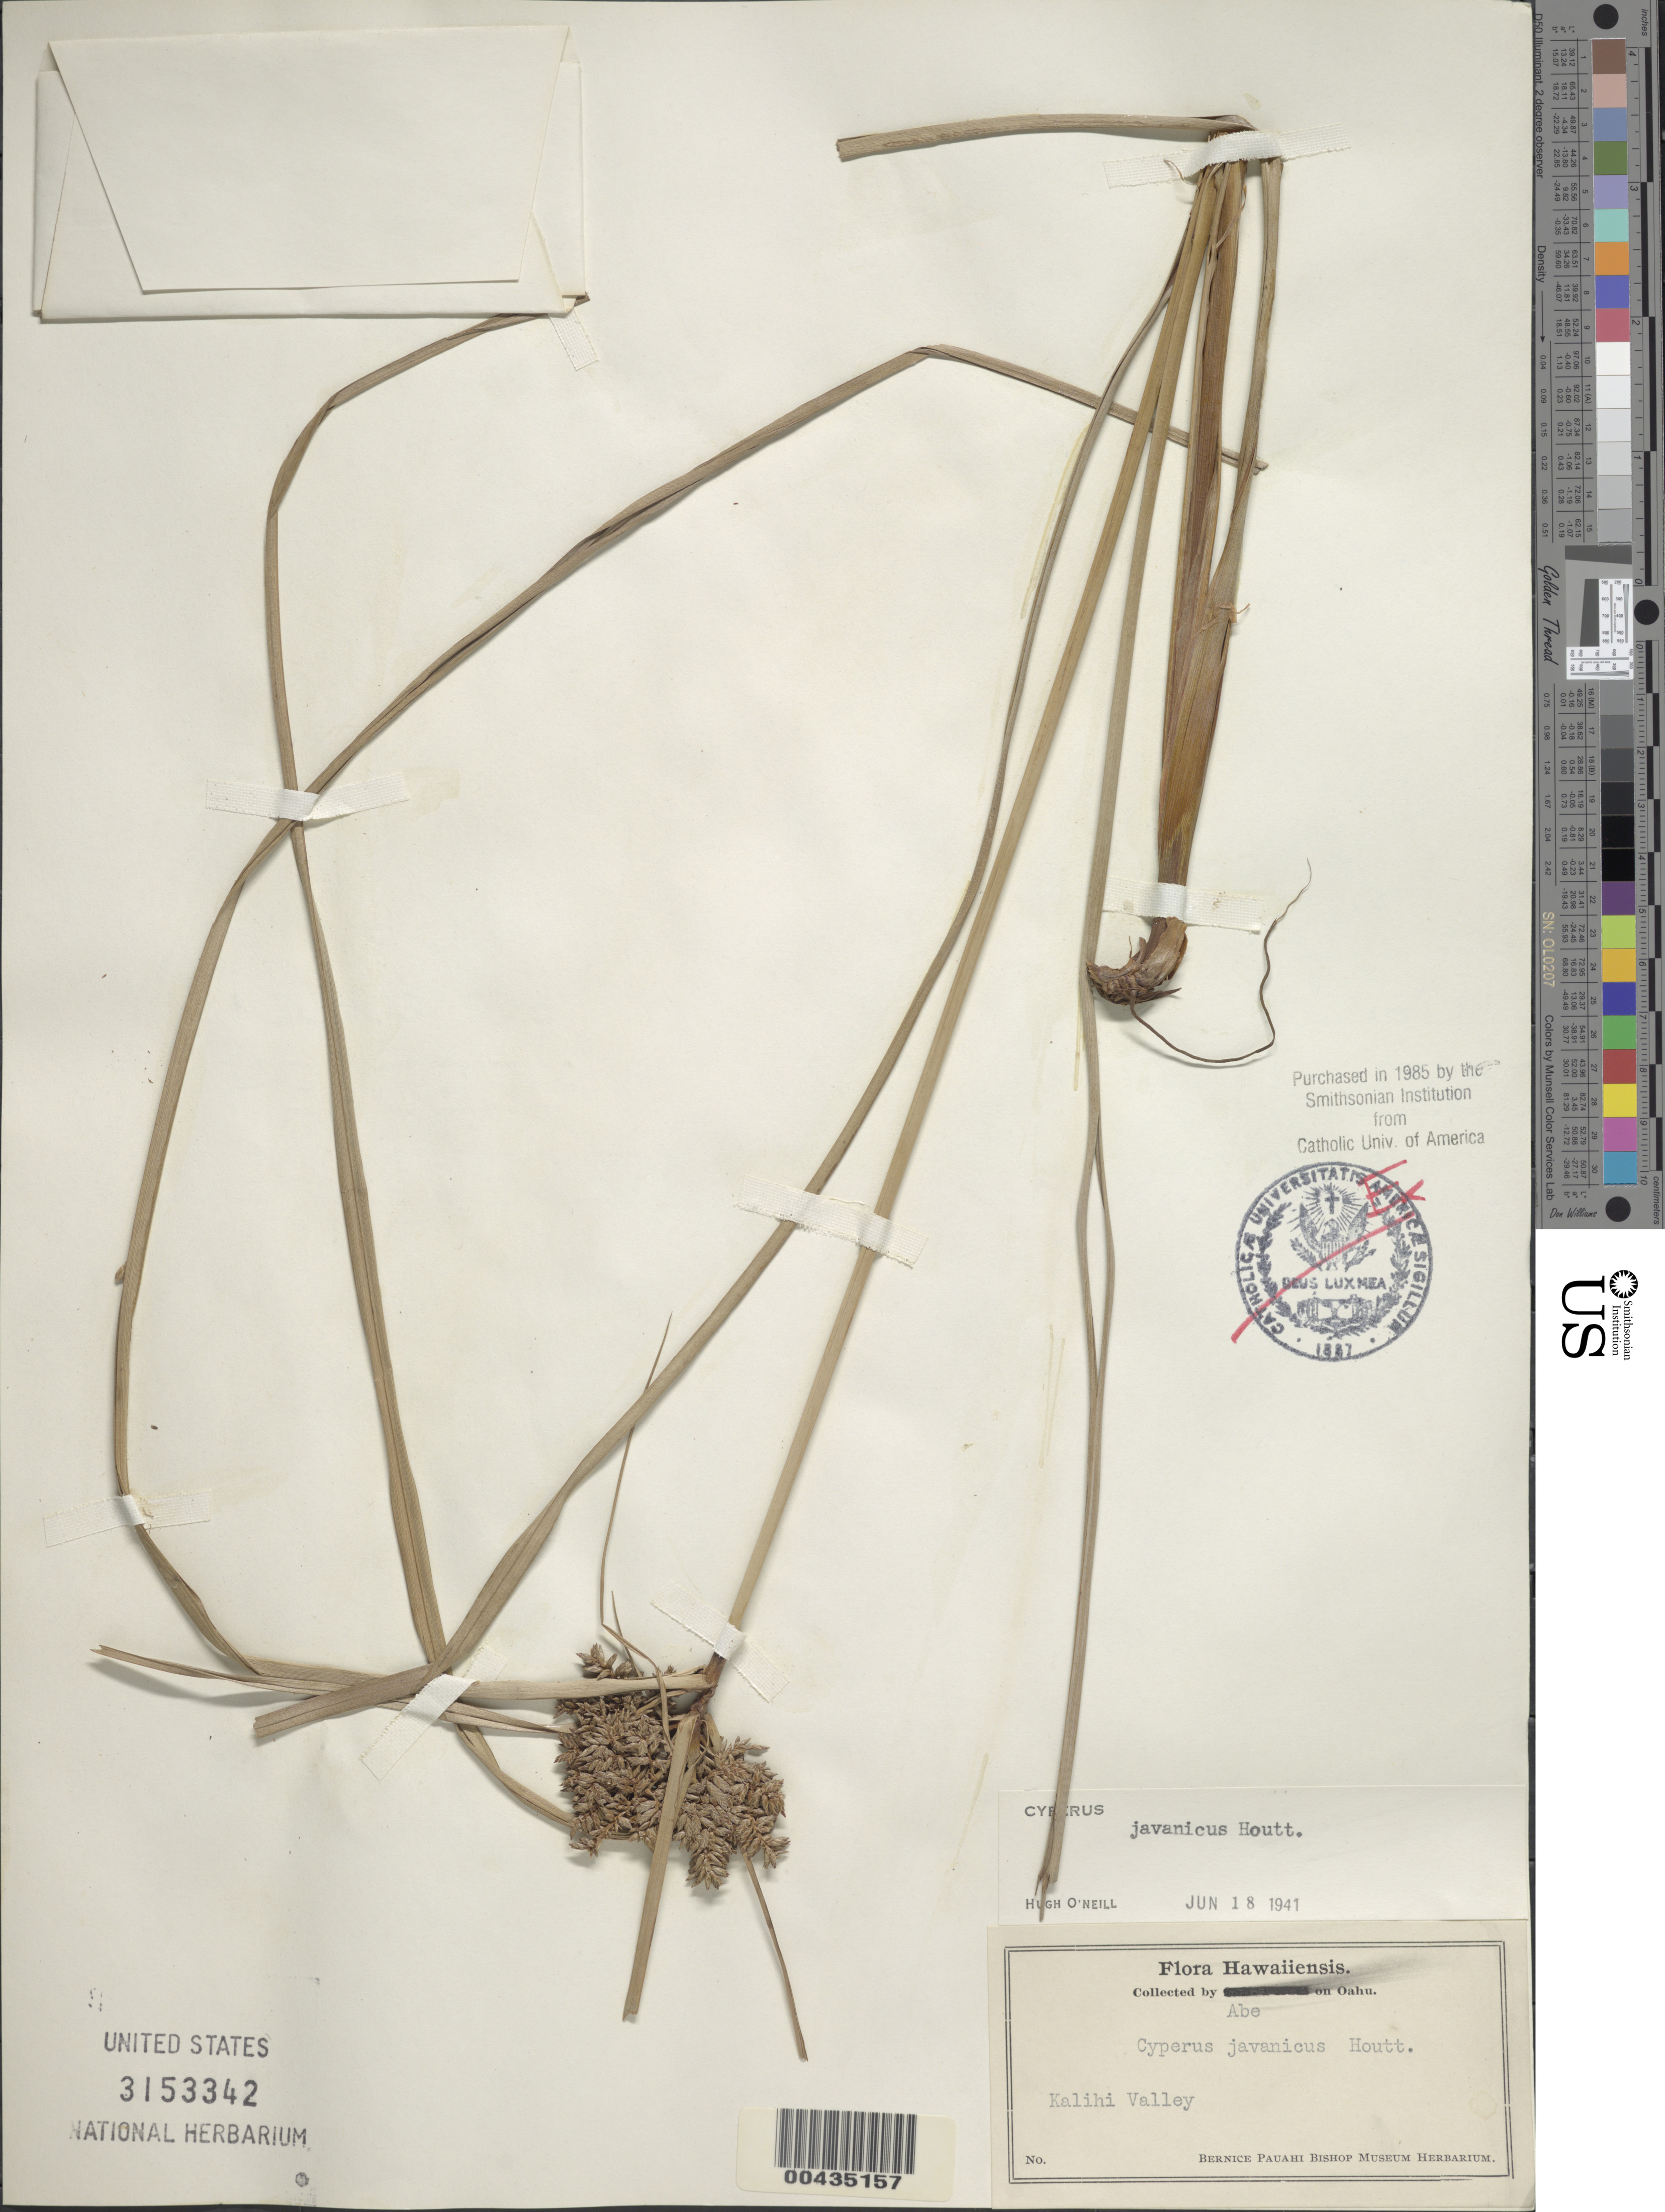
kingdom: Plantae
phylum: Tracheophyta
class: Liliopsida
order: Poales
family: Cyperaceae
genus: Cyperus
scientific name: Cyperus javanicus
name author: Houtt.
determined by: O'Neill, Hugh T.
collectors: P. Acevedo-Rodr.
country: United States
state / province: Hawaii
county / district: Honolulu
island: Oahu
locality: Kalihi Valley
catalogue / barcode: US 3153342